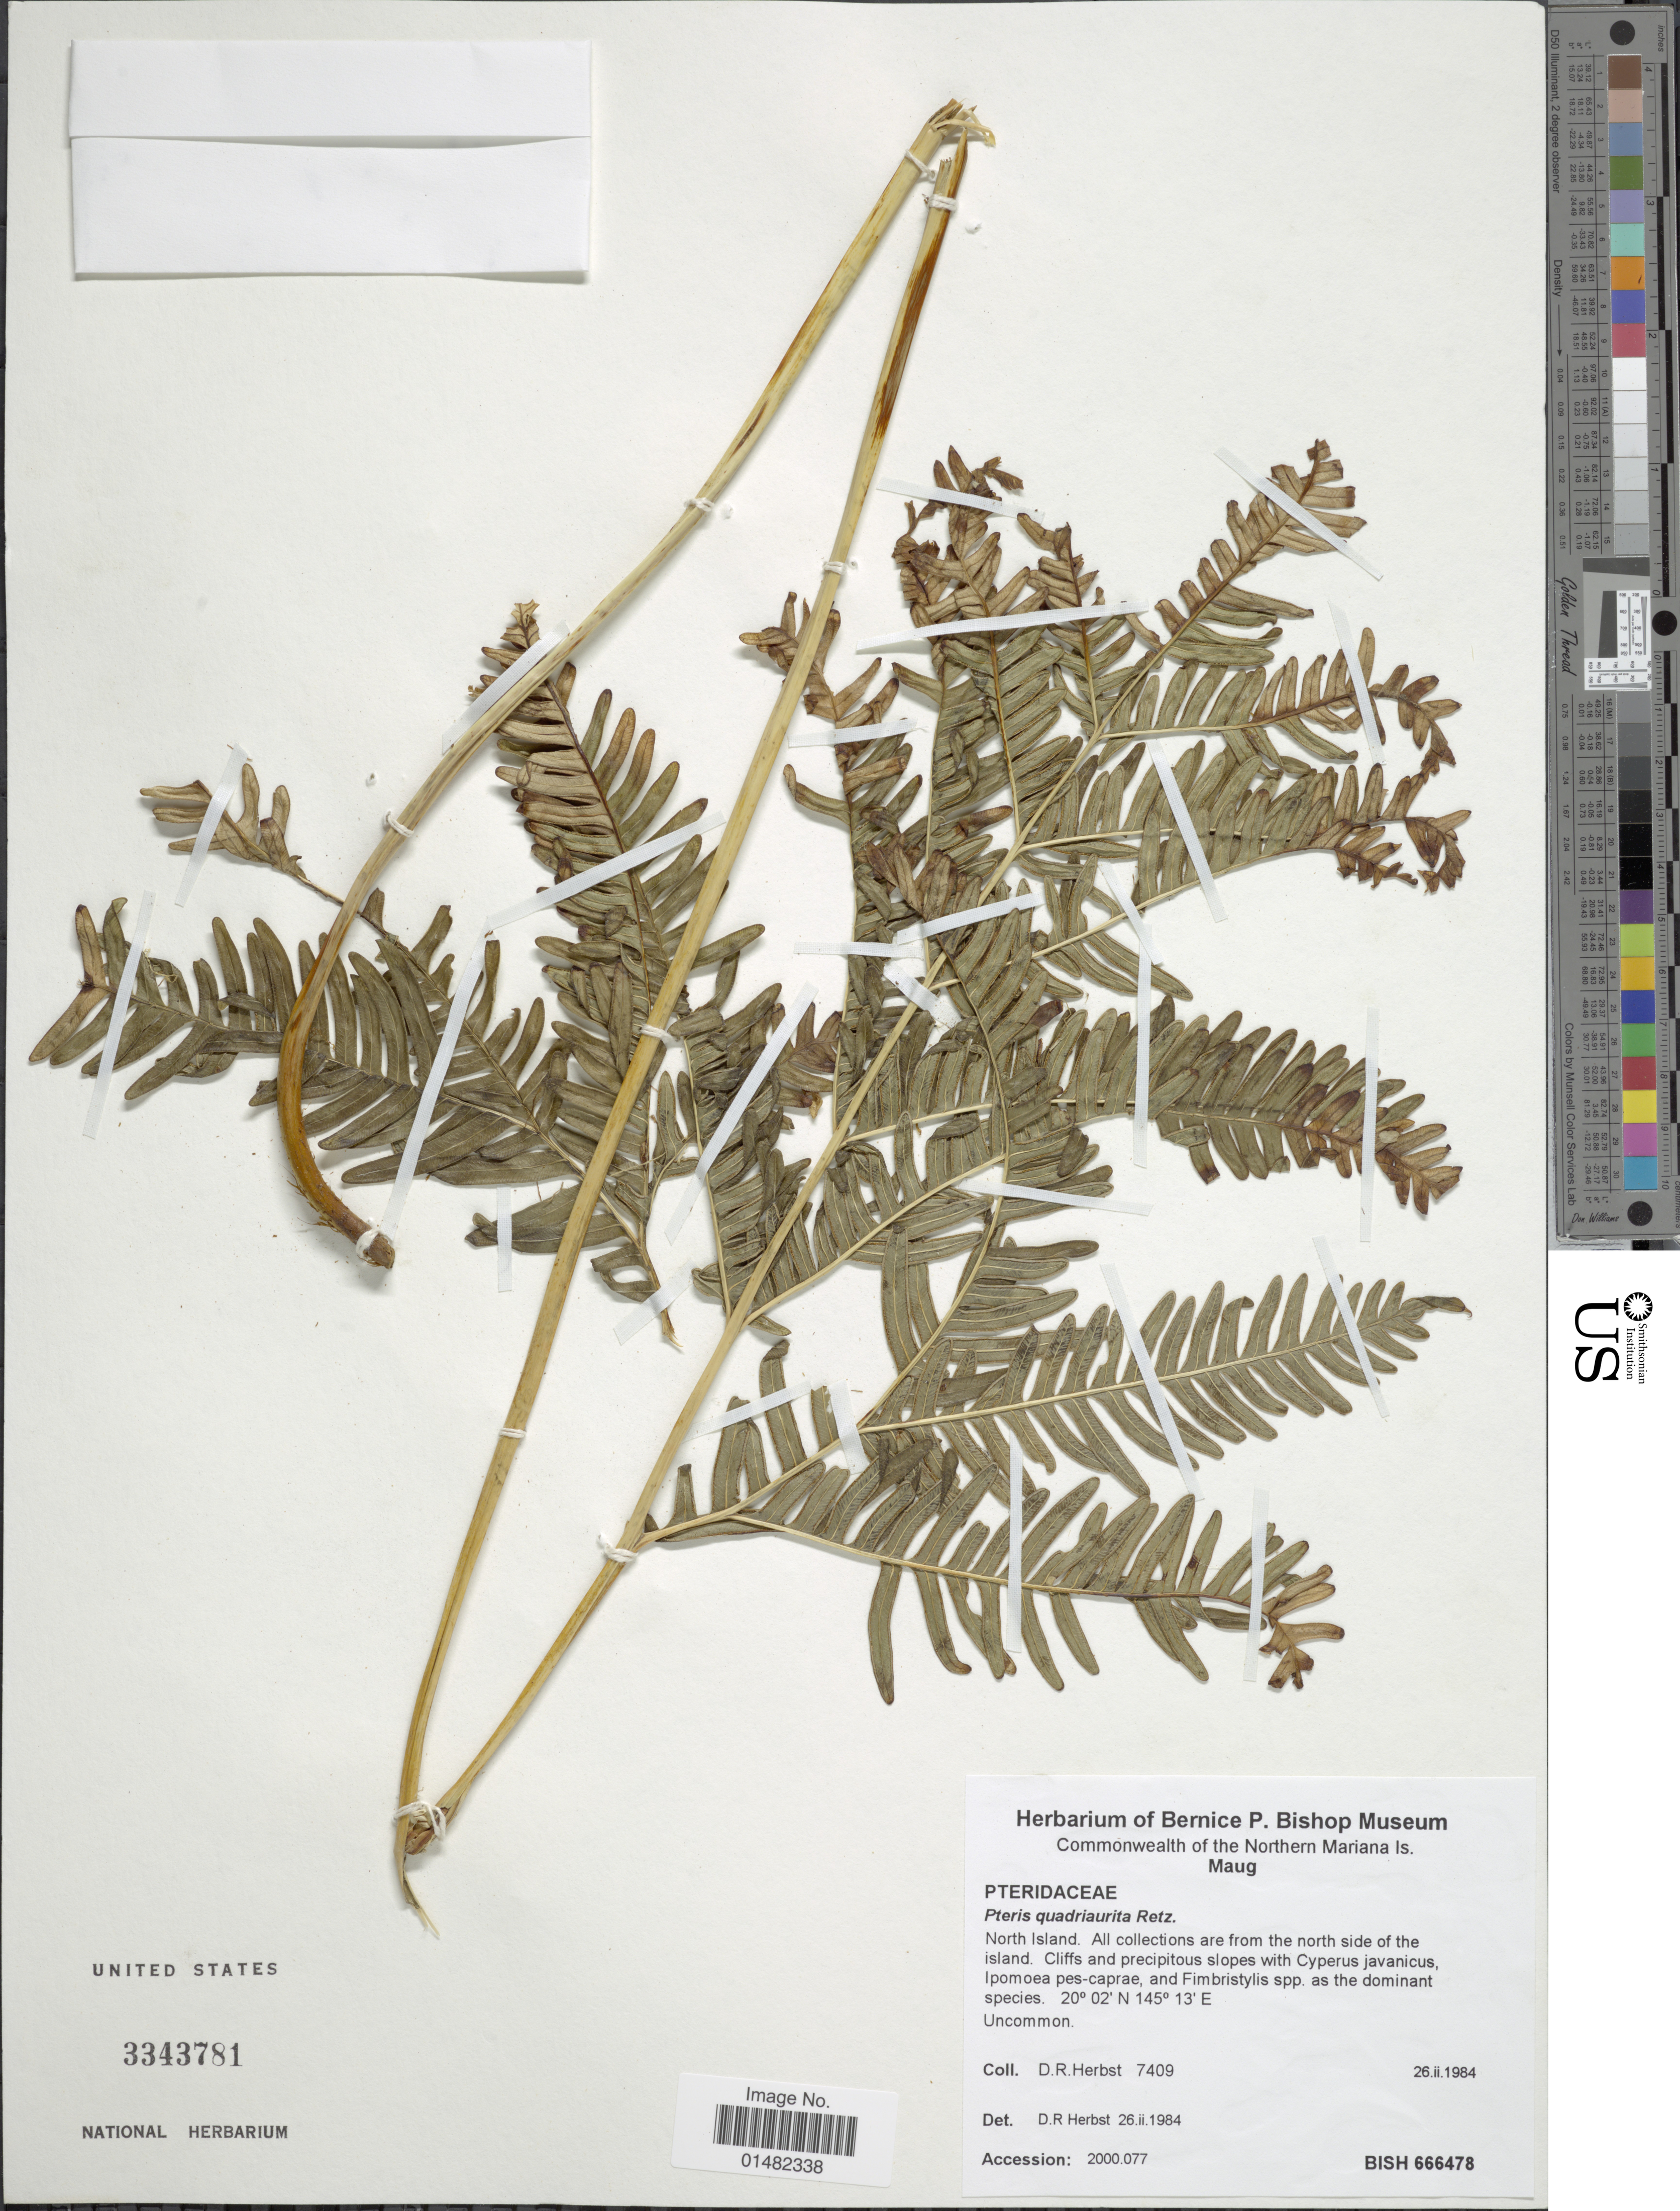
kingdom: Plantae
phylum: Tracheophyta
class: Polypodiopsida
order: Polypodiales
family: Pteridaceae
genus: Pteris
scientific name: Pteris quadriaurita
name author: Retz.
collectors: D. R. Herbst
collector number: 7409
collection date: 1984-02-26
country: Northern Mariana Islands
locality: Maug, North Island. All collections are from the north side of the island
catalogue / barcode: US 3343781